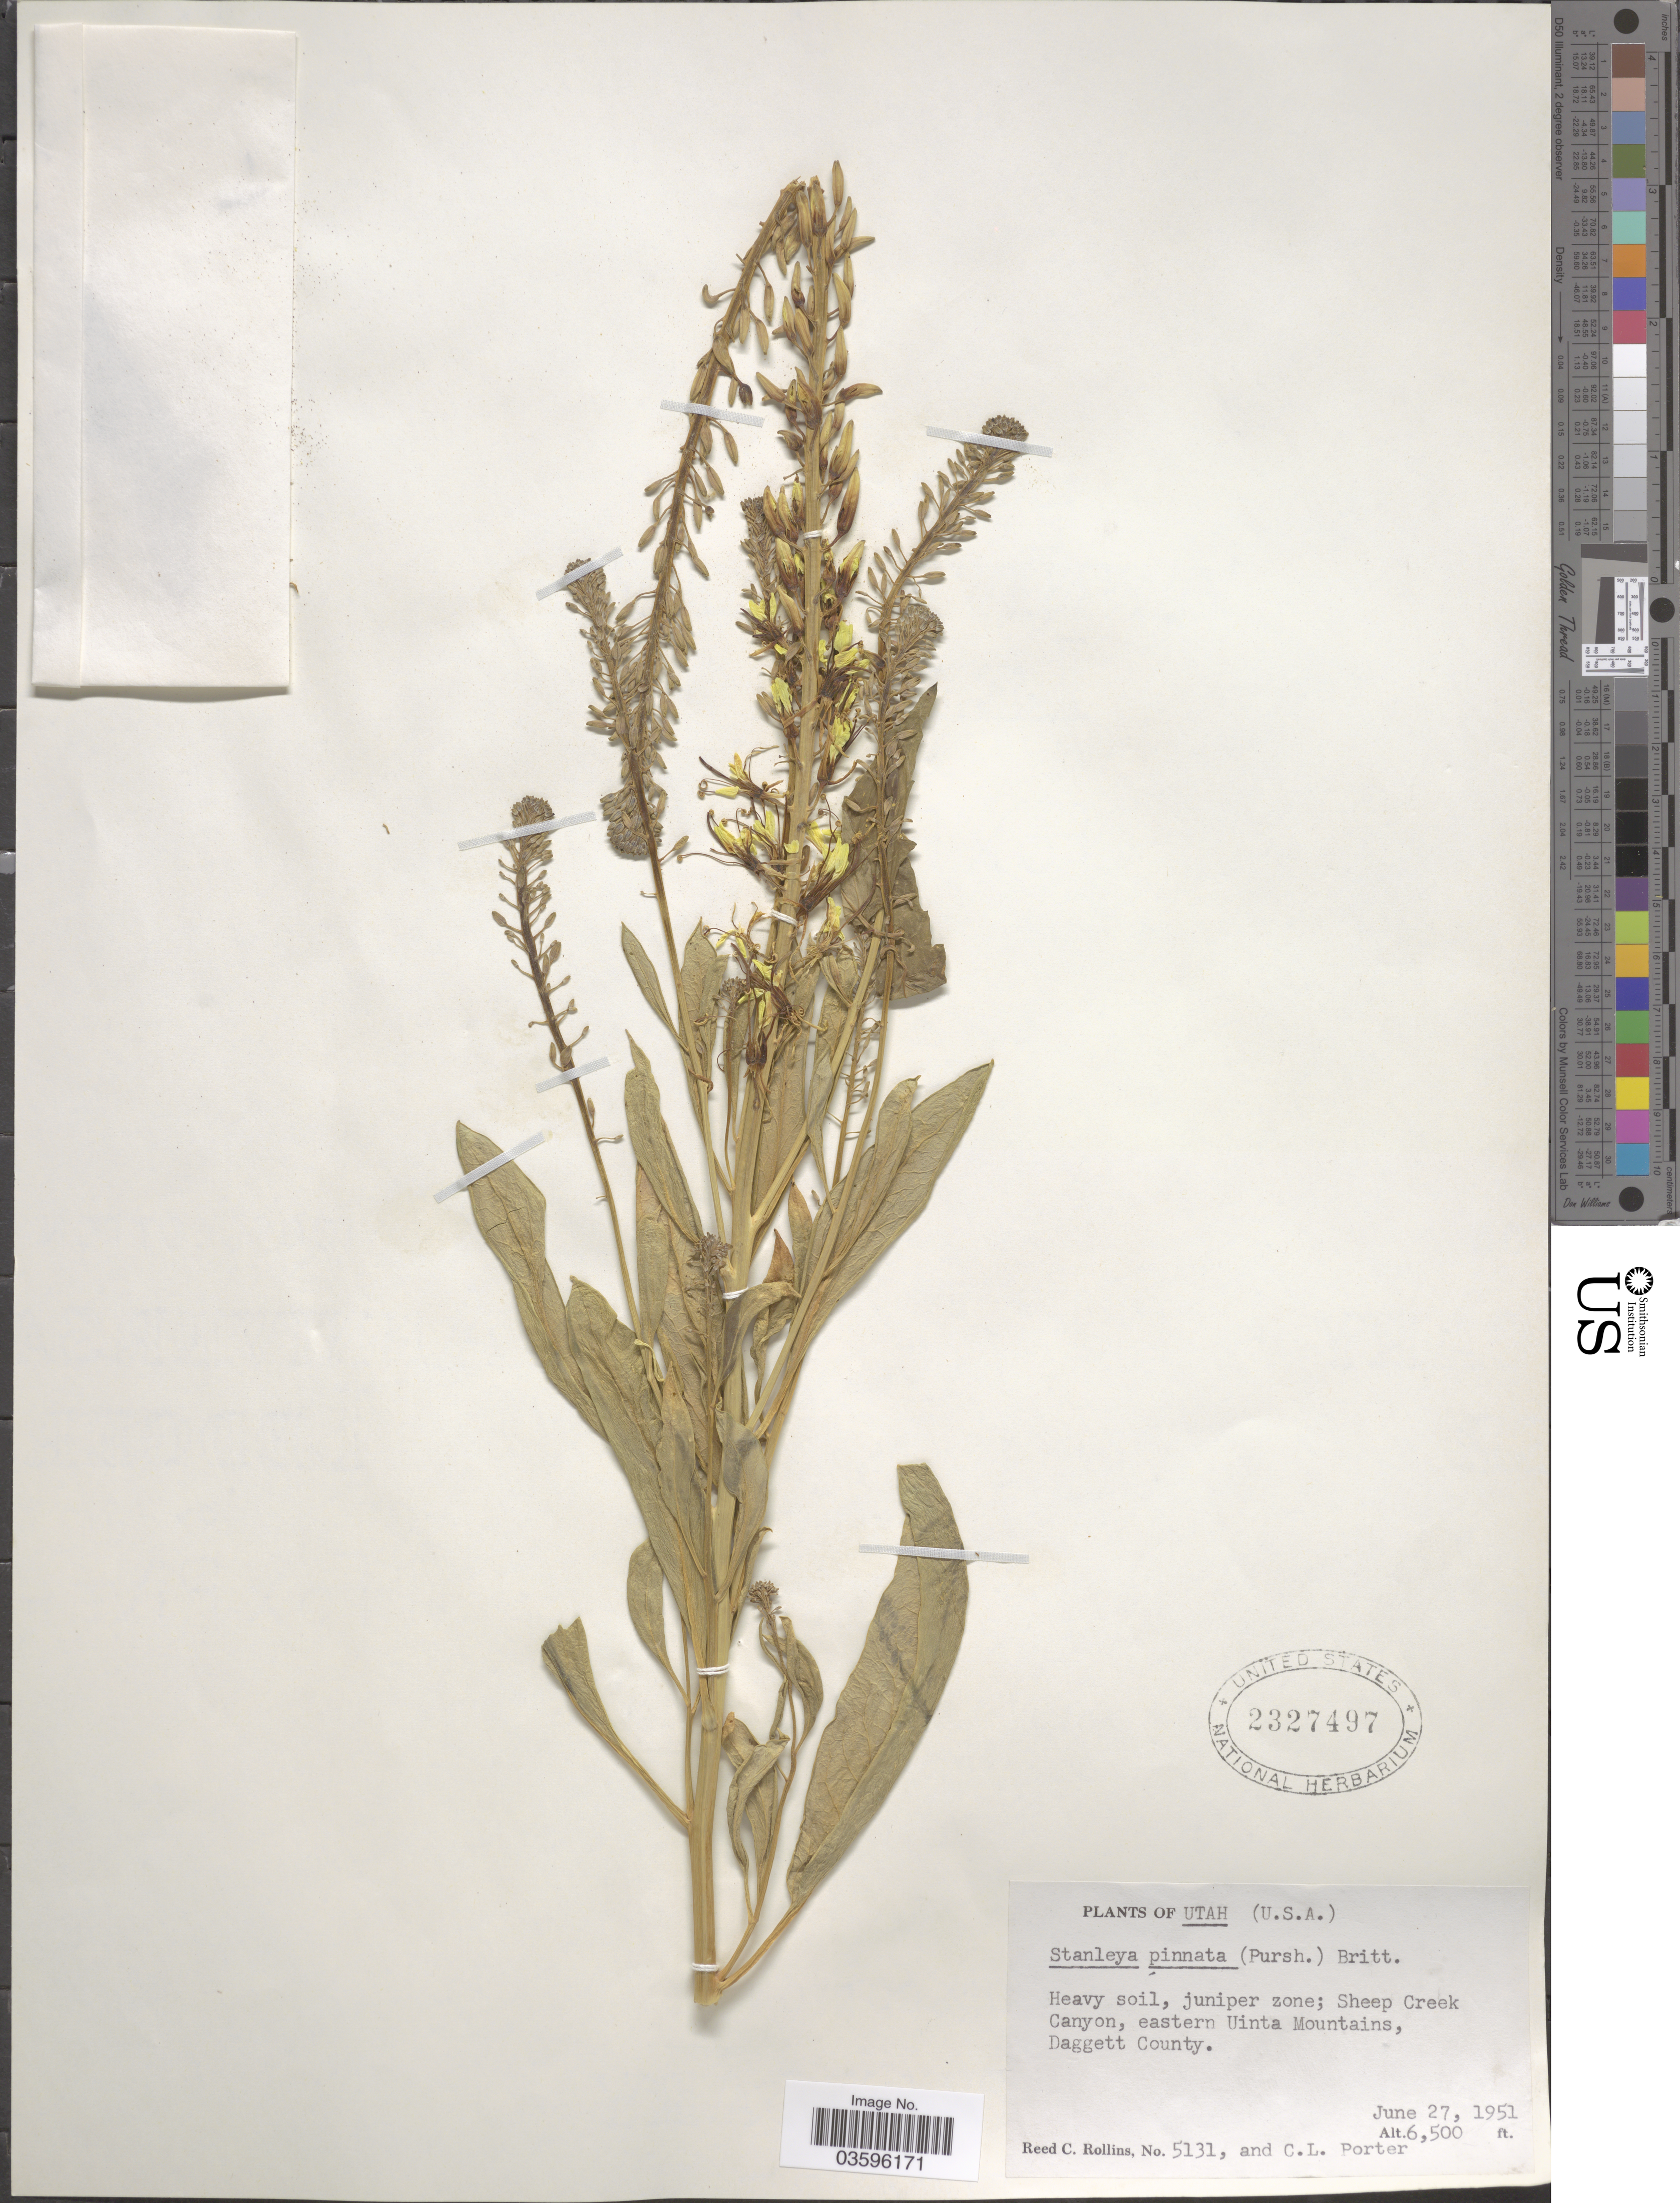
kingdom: Plantae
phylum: Tracheophyta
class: Magnoliopsida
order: Brassicales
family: Brassicaceae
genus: Stanleya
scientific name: Stanleya pinnata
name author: (Pursh) Britton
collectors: R. C. Rollins & C. L. Porter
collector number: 5131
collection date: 1951-06-27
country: United States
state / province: Utah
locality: Heavy soil, juniper zone; Sheep Creek Canyon, eastern Uinta Mountains, Daggett County.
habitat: heavy soil, juniper zone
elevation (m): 1981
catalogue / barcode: US 2327497